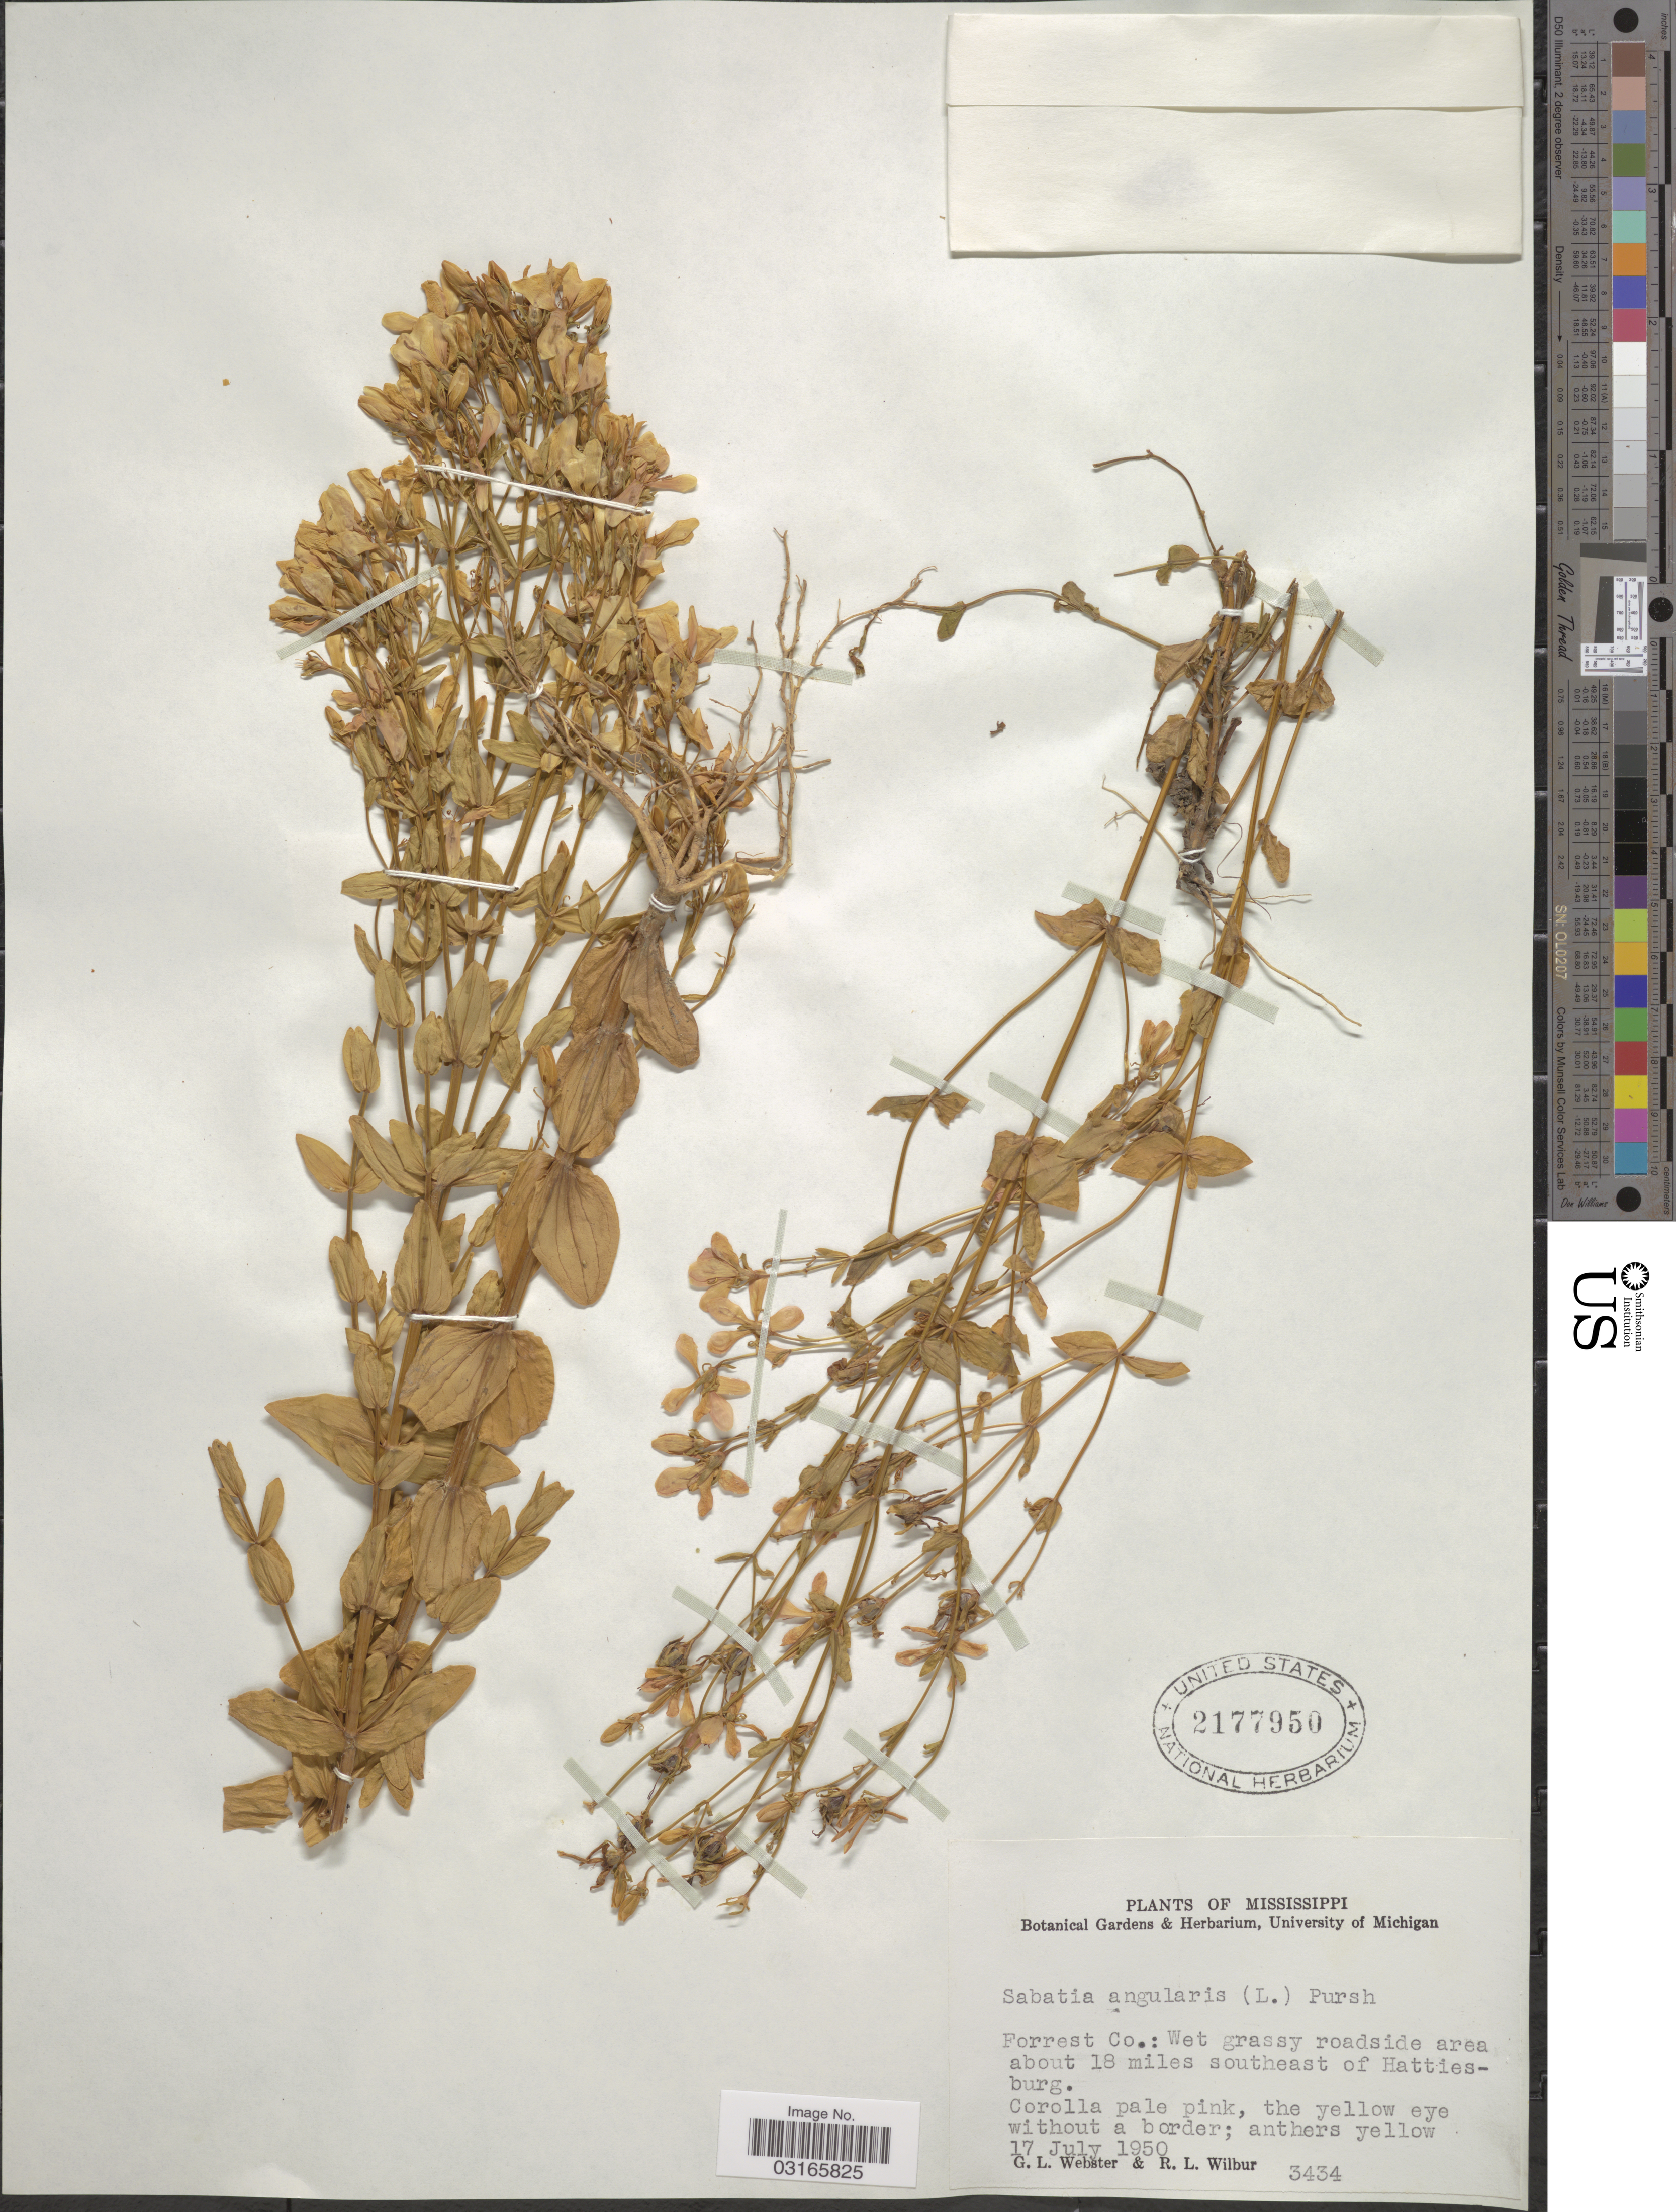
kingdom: Plantae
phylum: Tracheophyta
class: Magnoliopsida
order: Gentianales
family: Gentianaceae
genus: Sabatia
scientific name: Sabatia angularis (L.) Pursh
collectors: G. L. Webster & R. L. Wilbur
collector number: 3434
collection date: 1950-07-17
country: United States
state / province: Mississippi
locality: Forrest Co.: Wet grassy roadside area about 18 miles southeast of Hatties-burg.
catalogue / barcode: US 2177950